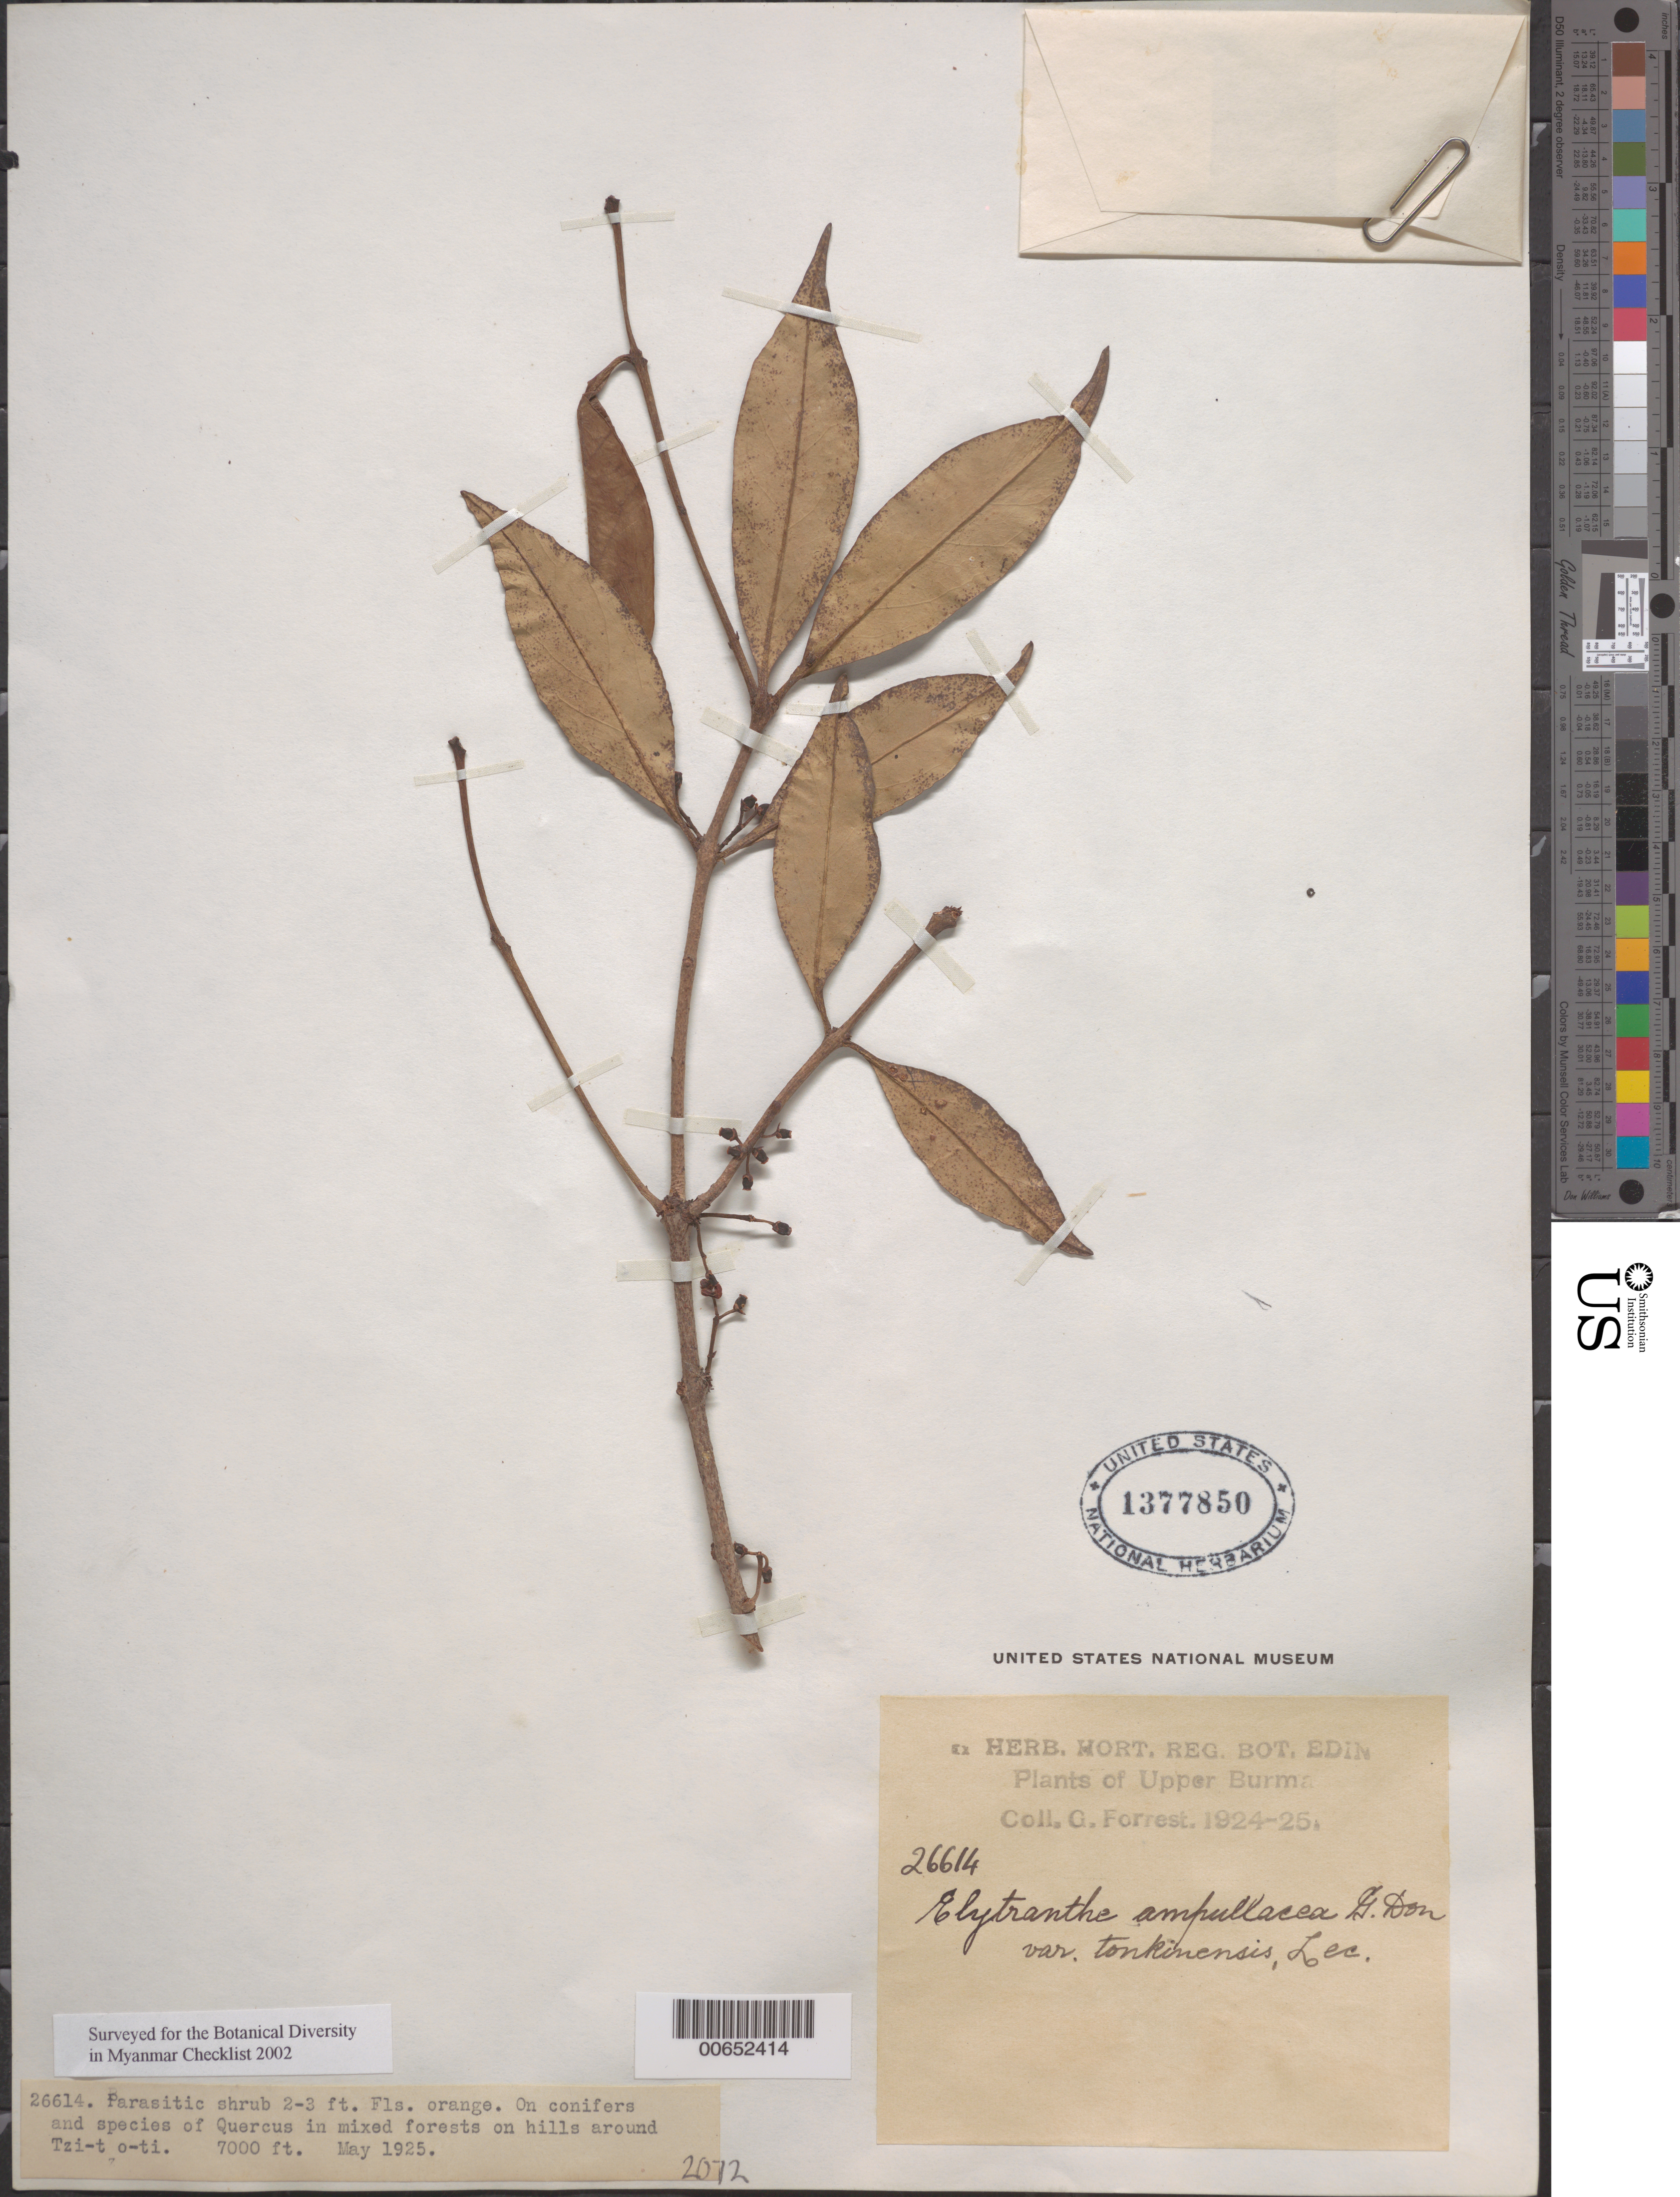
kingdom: Plantae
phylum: Tracheophyta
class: Magnoliopsida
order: Santalales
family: Loranthaceae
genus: Elytranthe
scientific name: Elytranthe ampullacea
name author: (Roxb.) G. Don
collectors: G. Forrest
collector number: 26614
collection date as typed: May 1926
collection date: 1926-05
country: Myanmar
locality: Upper Burma, Tzi-tzo-ti.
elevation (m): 7000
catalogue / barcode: US 1377850